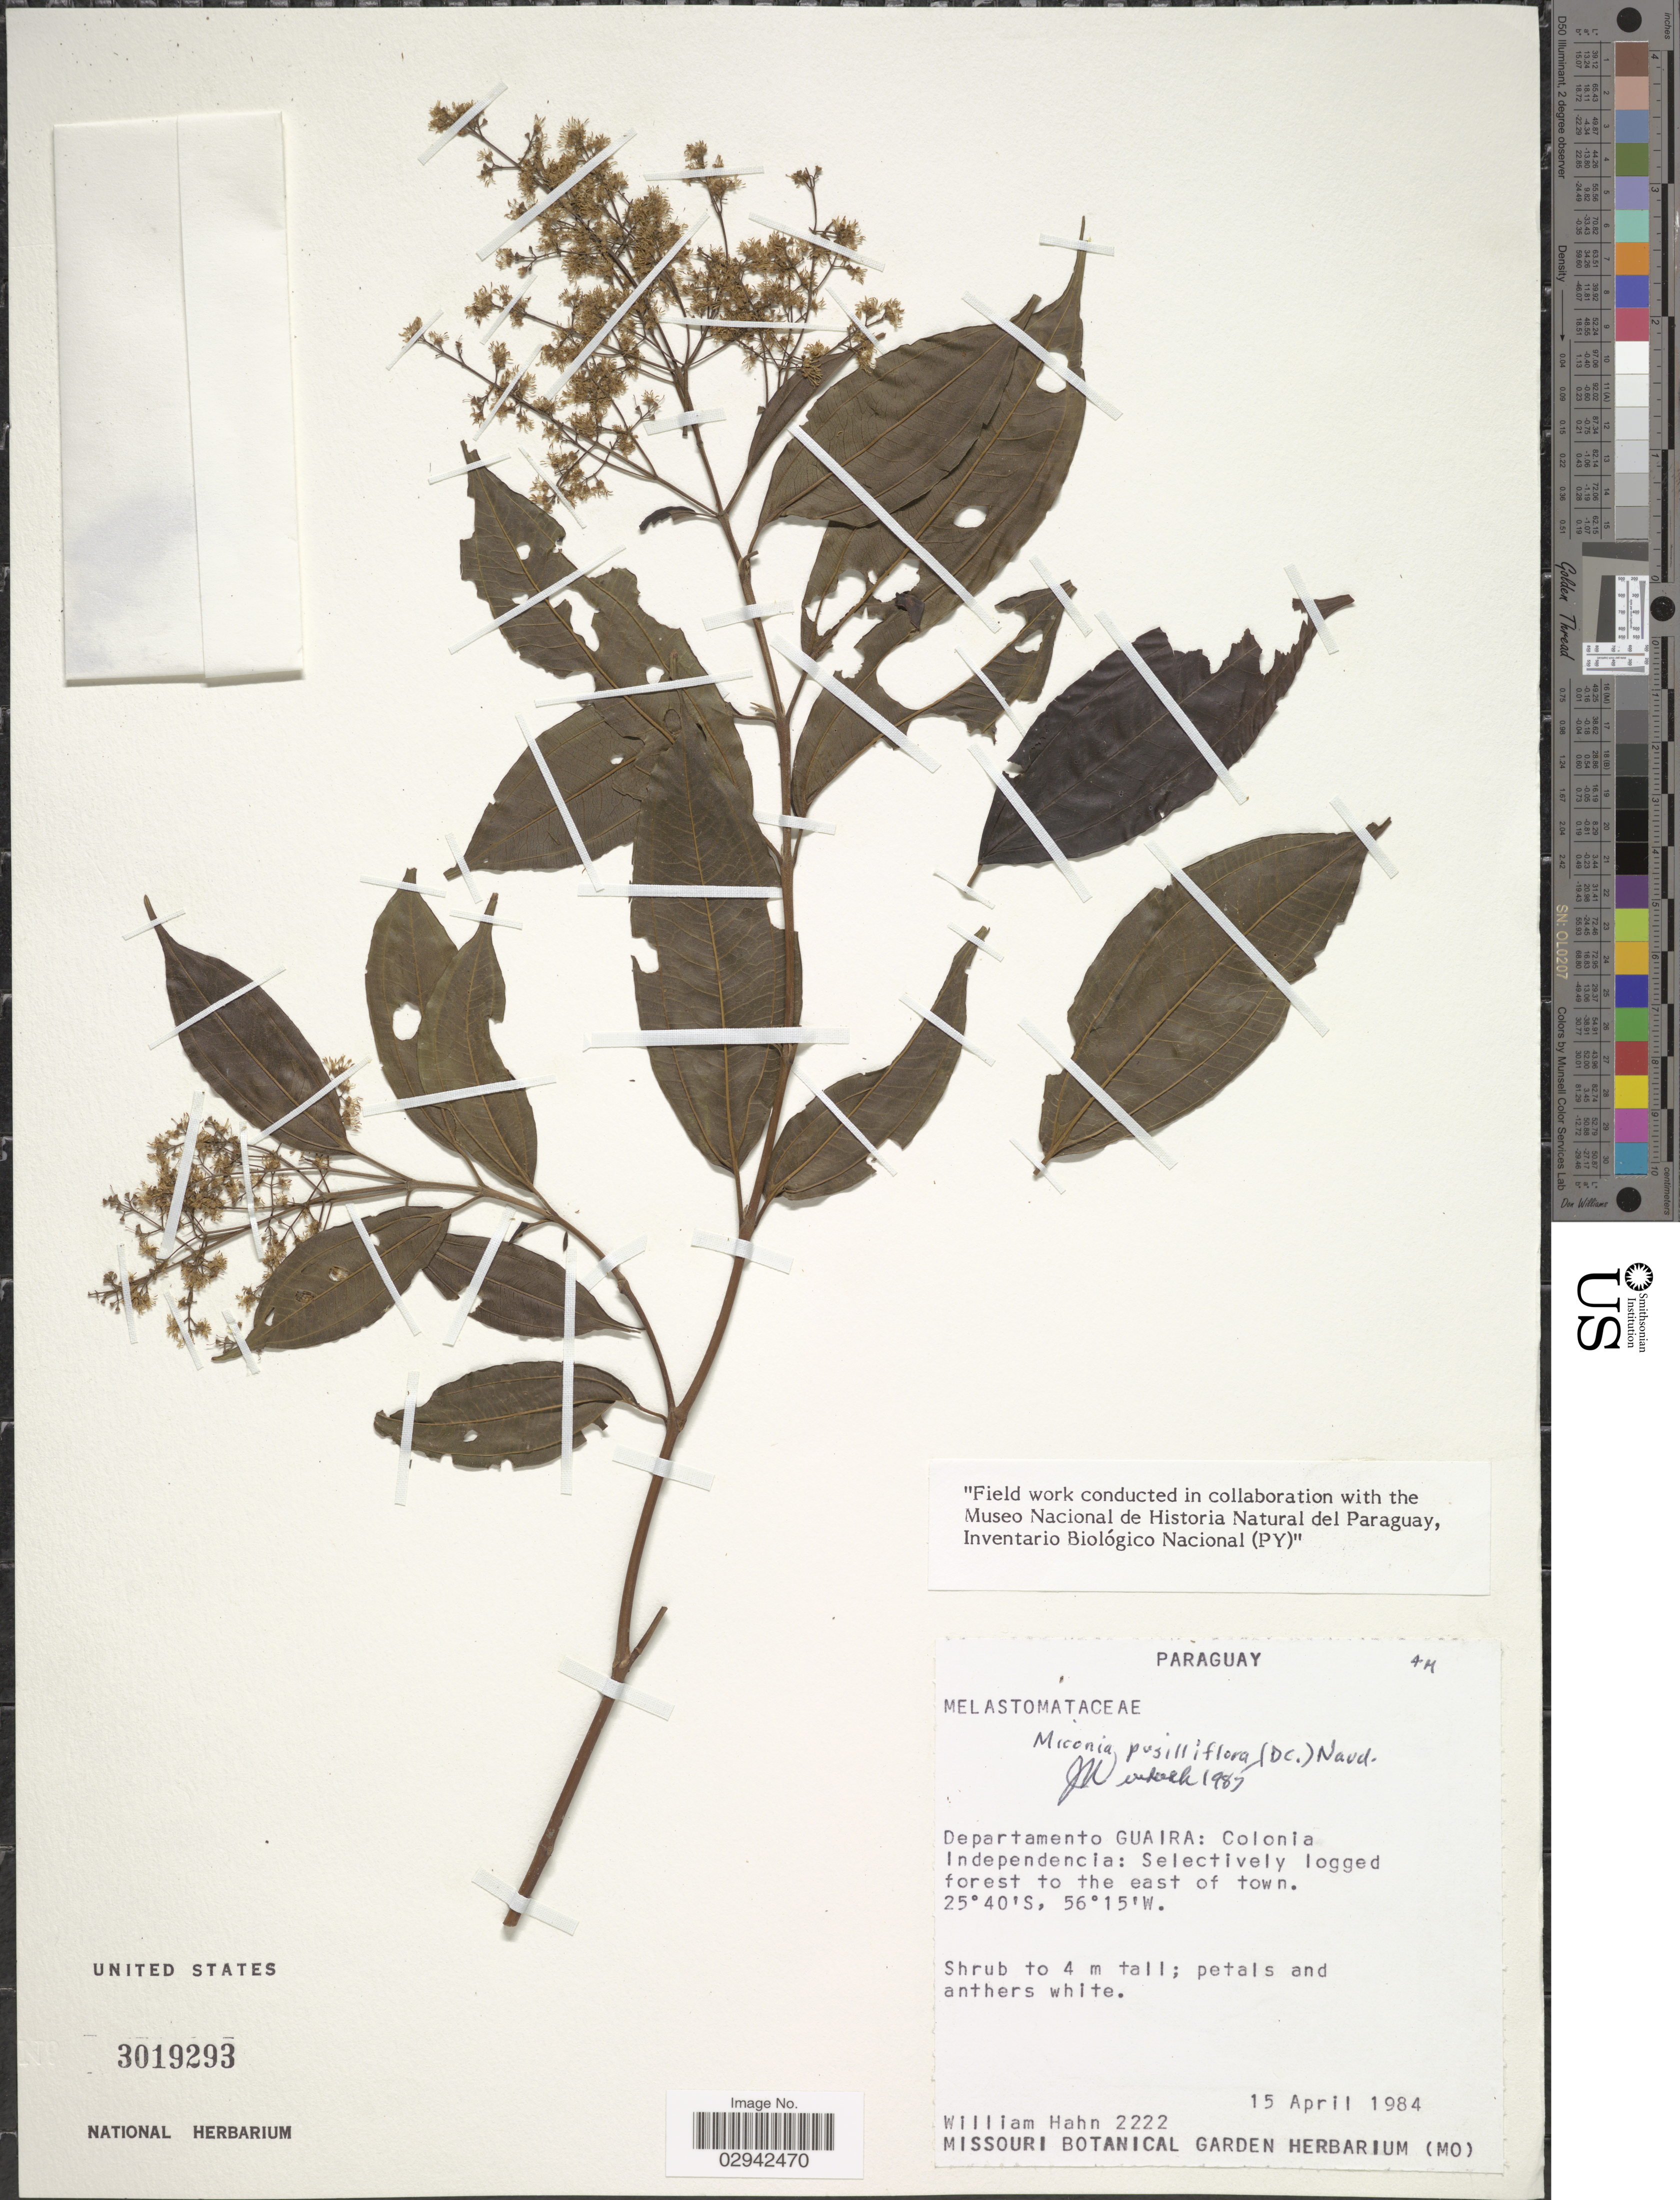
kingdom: Plantae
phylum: Tracheophyta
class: Magnoliopsida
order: Myrtales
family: Melastomataceae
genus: Miconia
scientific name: Miconia pusilliflora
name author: Triana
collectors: W. J. Hahn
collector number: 2222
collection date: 1984-04-15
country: Paraguay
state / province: Guaira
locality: Departamento Guaira: Colonia Independencia.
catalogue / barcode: US 3019293